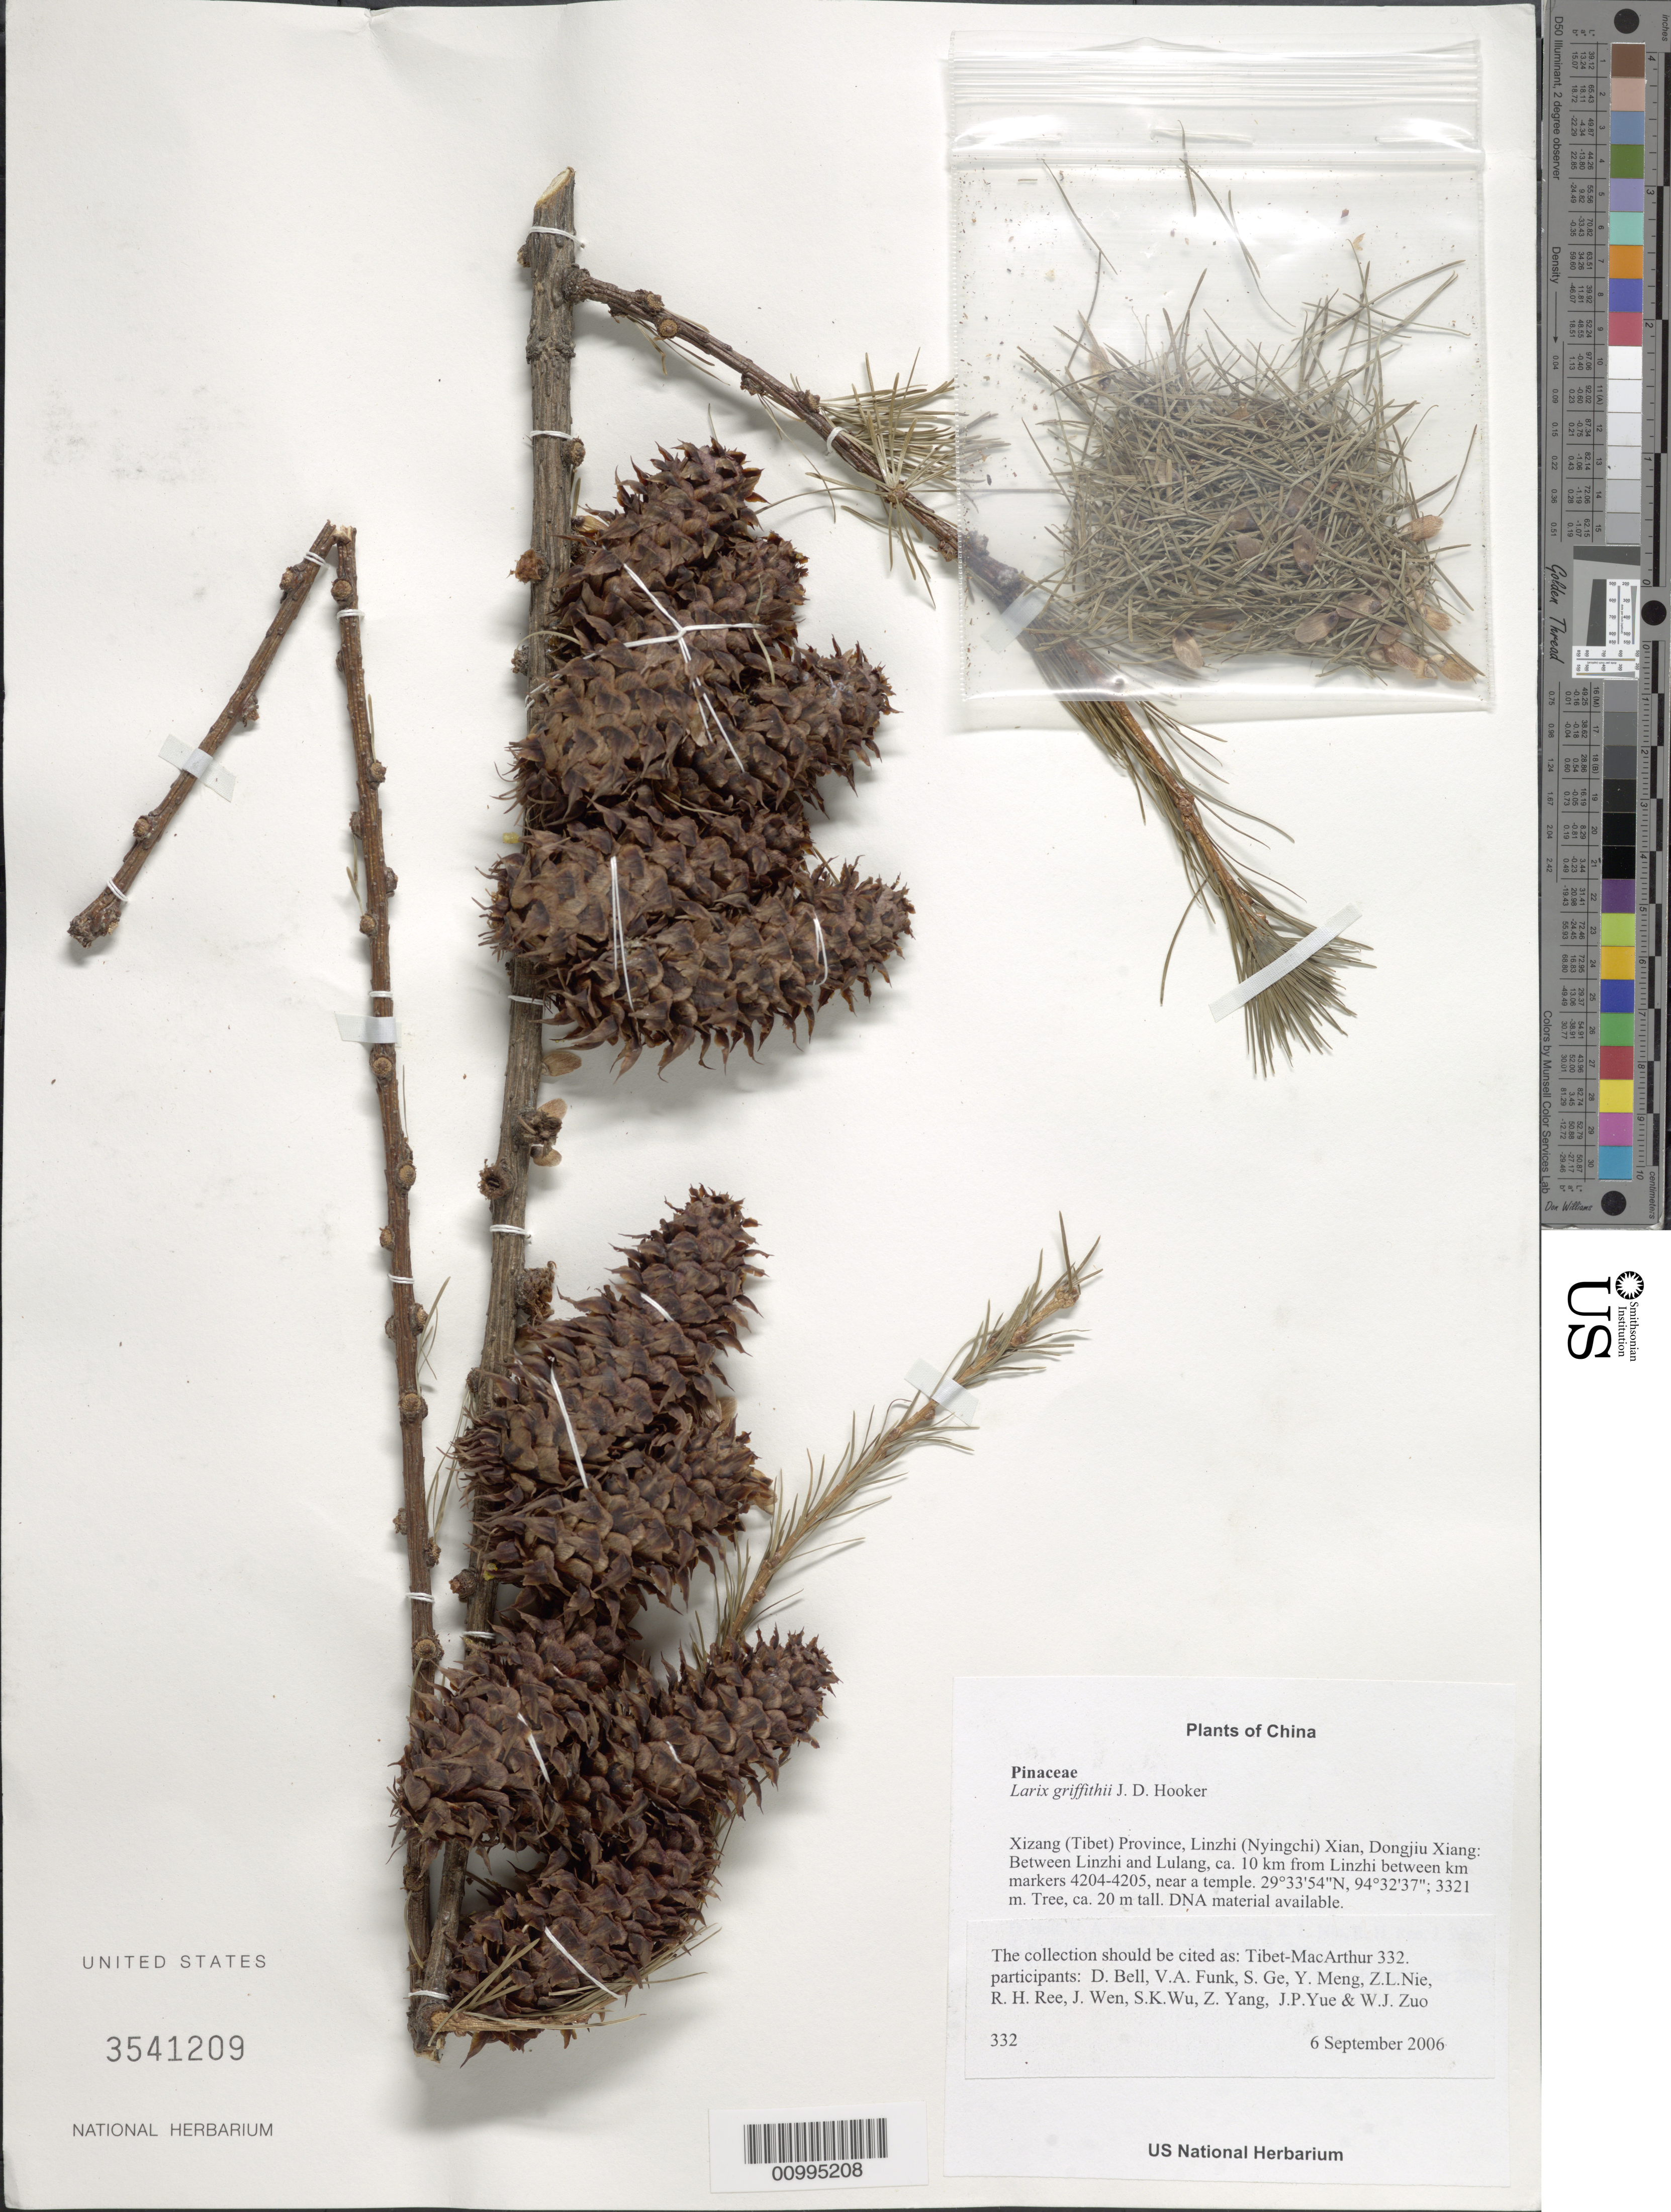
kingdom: Plantae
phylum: Tracheophyta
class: Pinopsida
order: Pinales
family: Pinaceae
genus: Larix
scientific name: Larix griffithii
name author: Hook. f.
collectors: Tibet-MacArthur, D. A. Bell, V. Funk, S. Ge, Y. Meng, Z. Nie, R. Ree, J. Wen, S. K. Wu, Z. Yang, J. Yue & W. Zuo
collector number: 332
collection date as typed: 06 Sep 2006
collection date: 2006-09-06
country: China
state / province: Xizang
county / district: Linzhi (Nyingchi) Xian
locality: Dongjiu Xiang. Between Linzhi and Lulang, ca. 10 km from Linzhi between km markers 4204-4205, near a temple.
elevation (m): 3321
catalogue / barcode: US 3541209